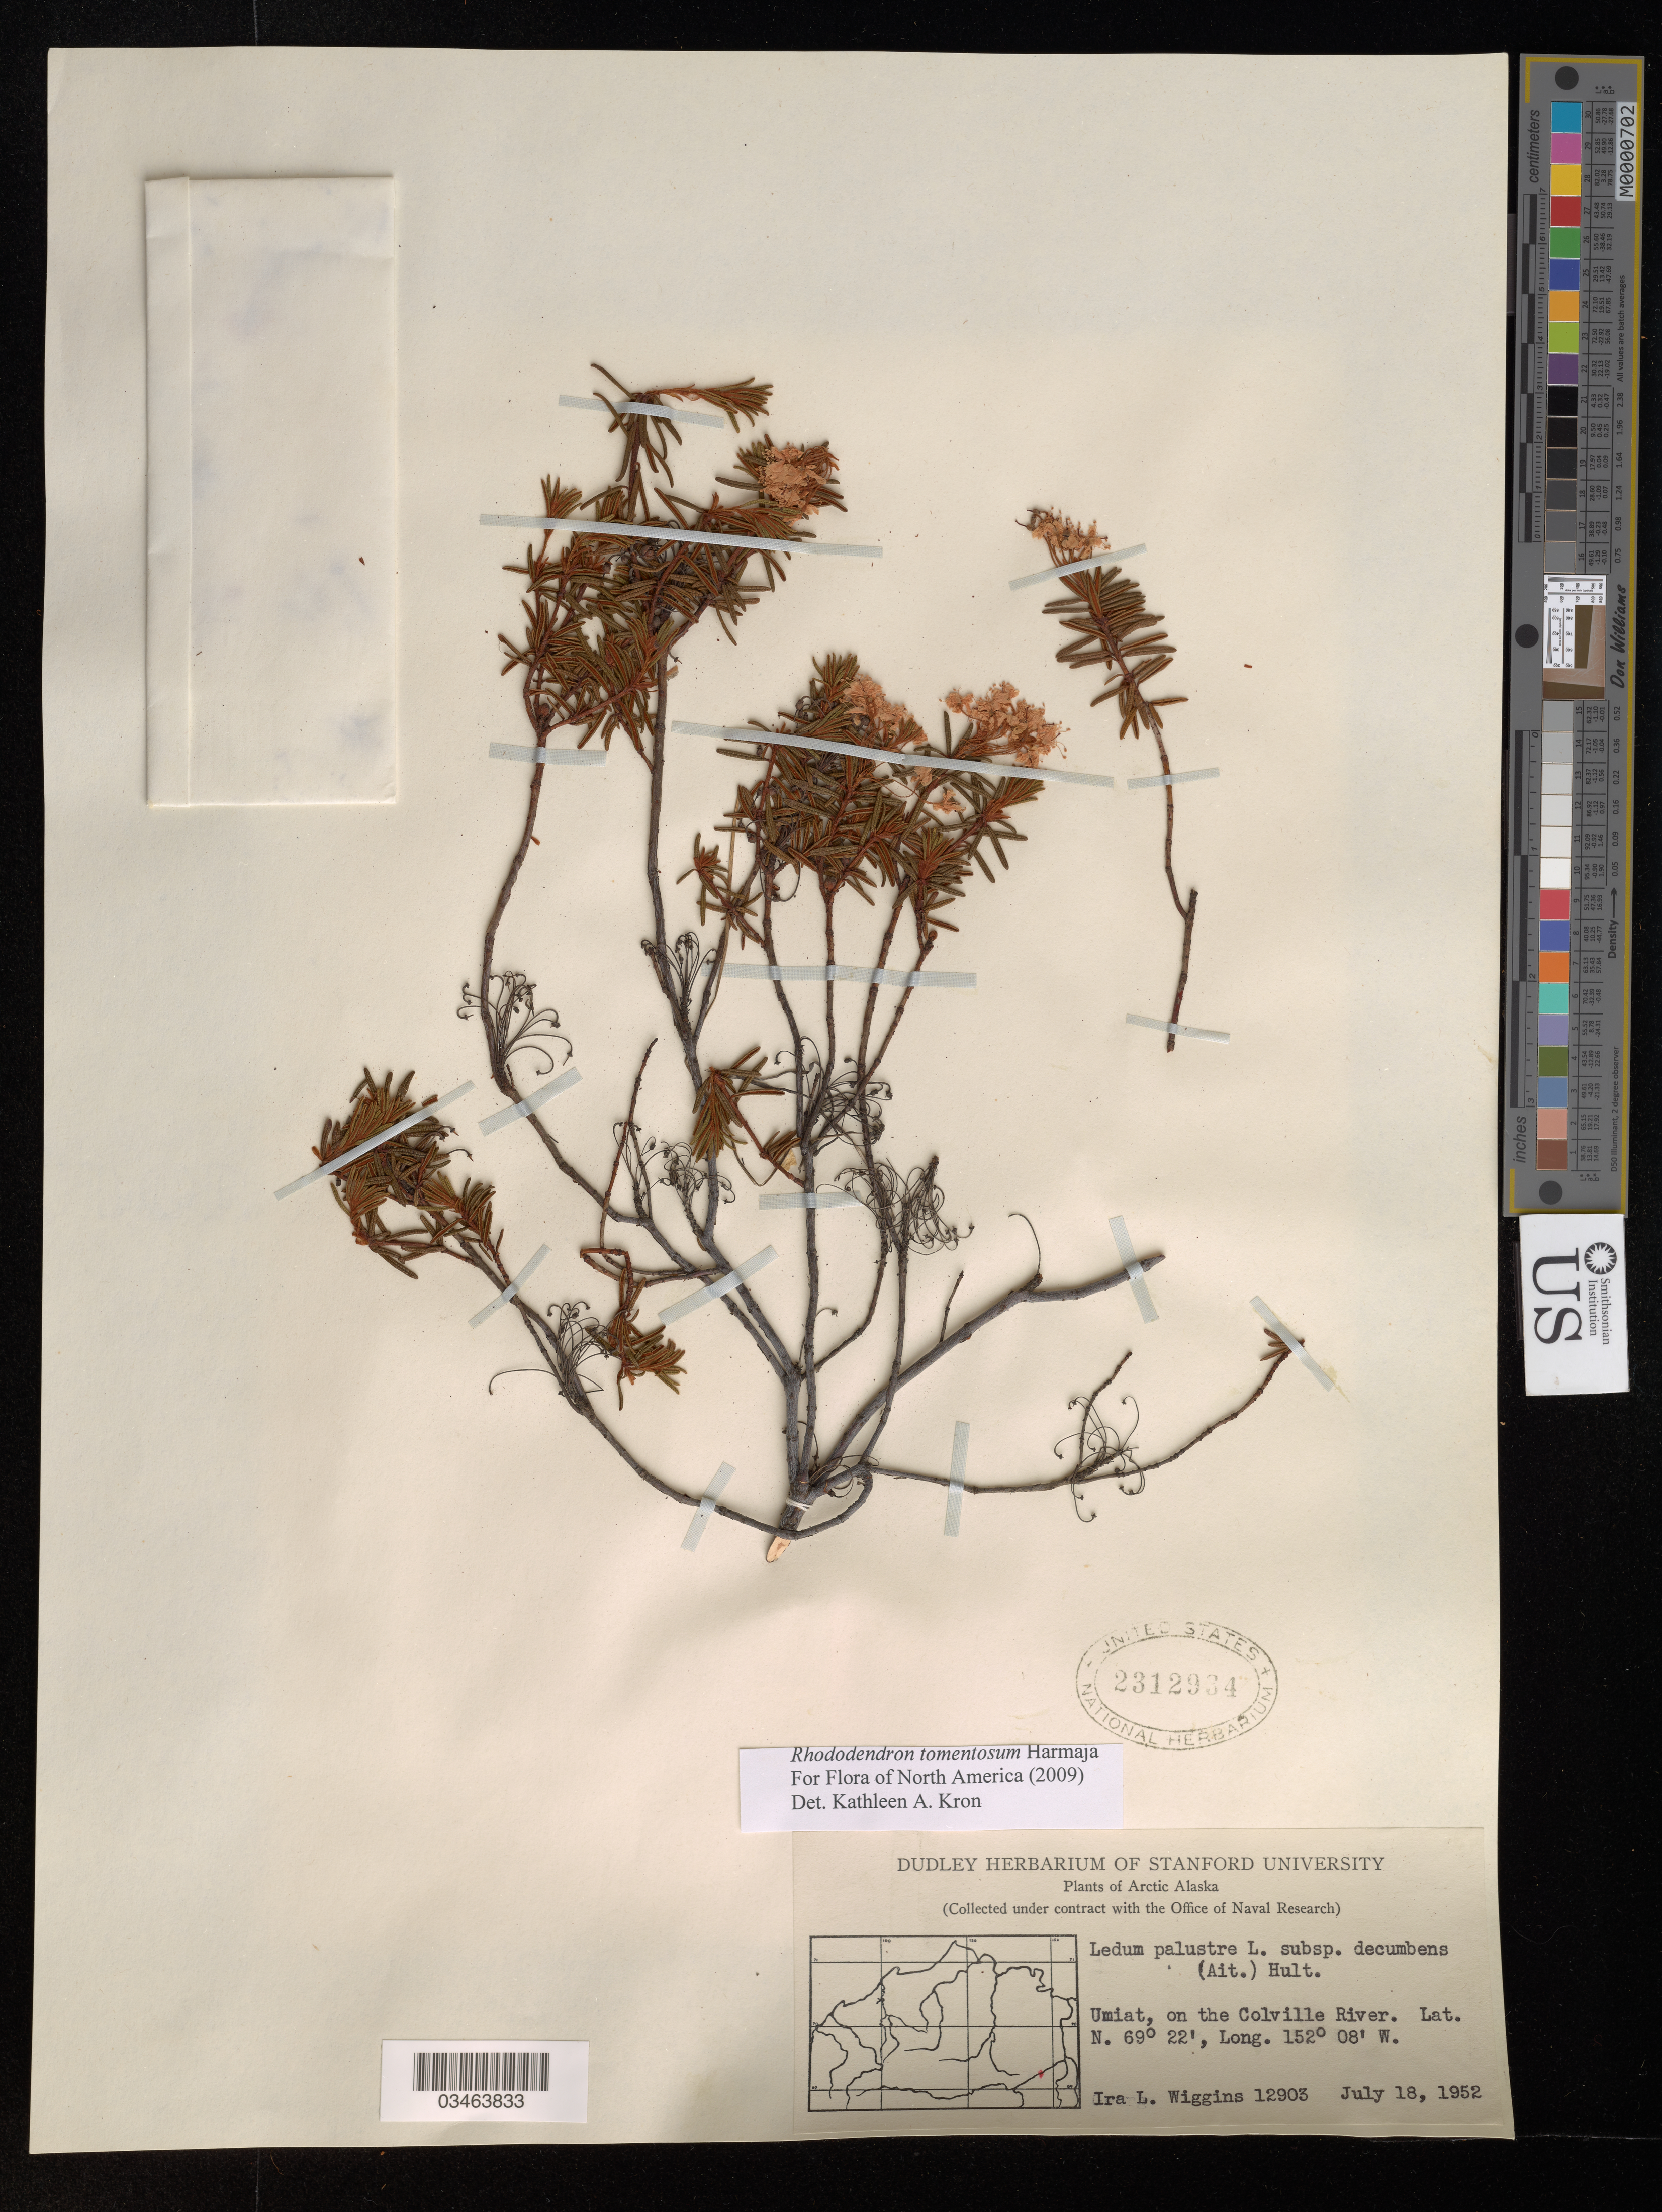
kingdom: Plantae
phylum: Tracheophyta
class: Magnoliopsida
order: Ericales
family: Ericaceae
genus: Rhododendron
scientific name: Rhododendron tomentosum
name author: Harmaja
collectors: I. L. Wiggins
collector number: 12903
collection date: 1952-07-18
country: United States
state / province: Alaska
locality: Arctic Alaska. Umiat, on the Colville River.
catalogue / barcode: US 2312934